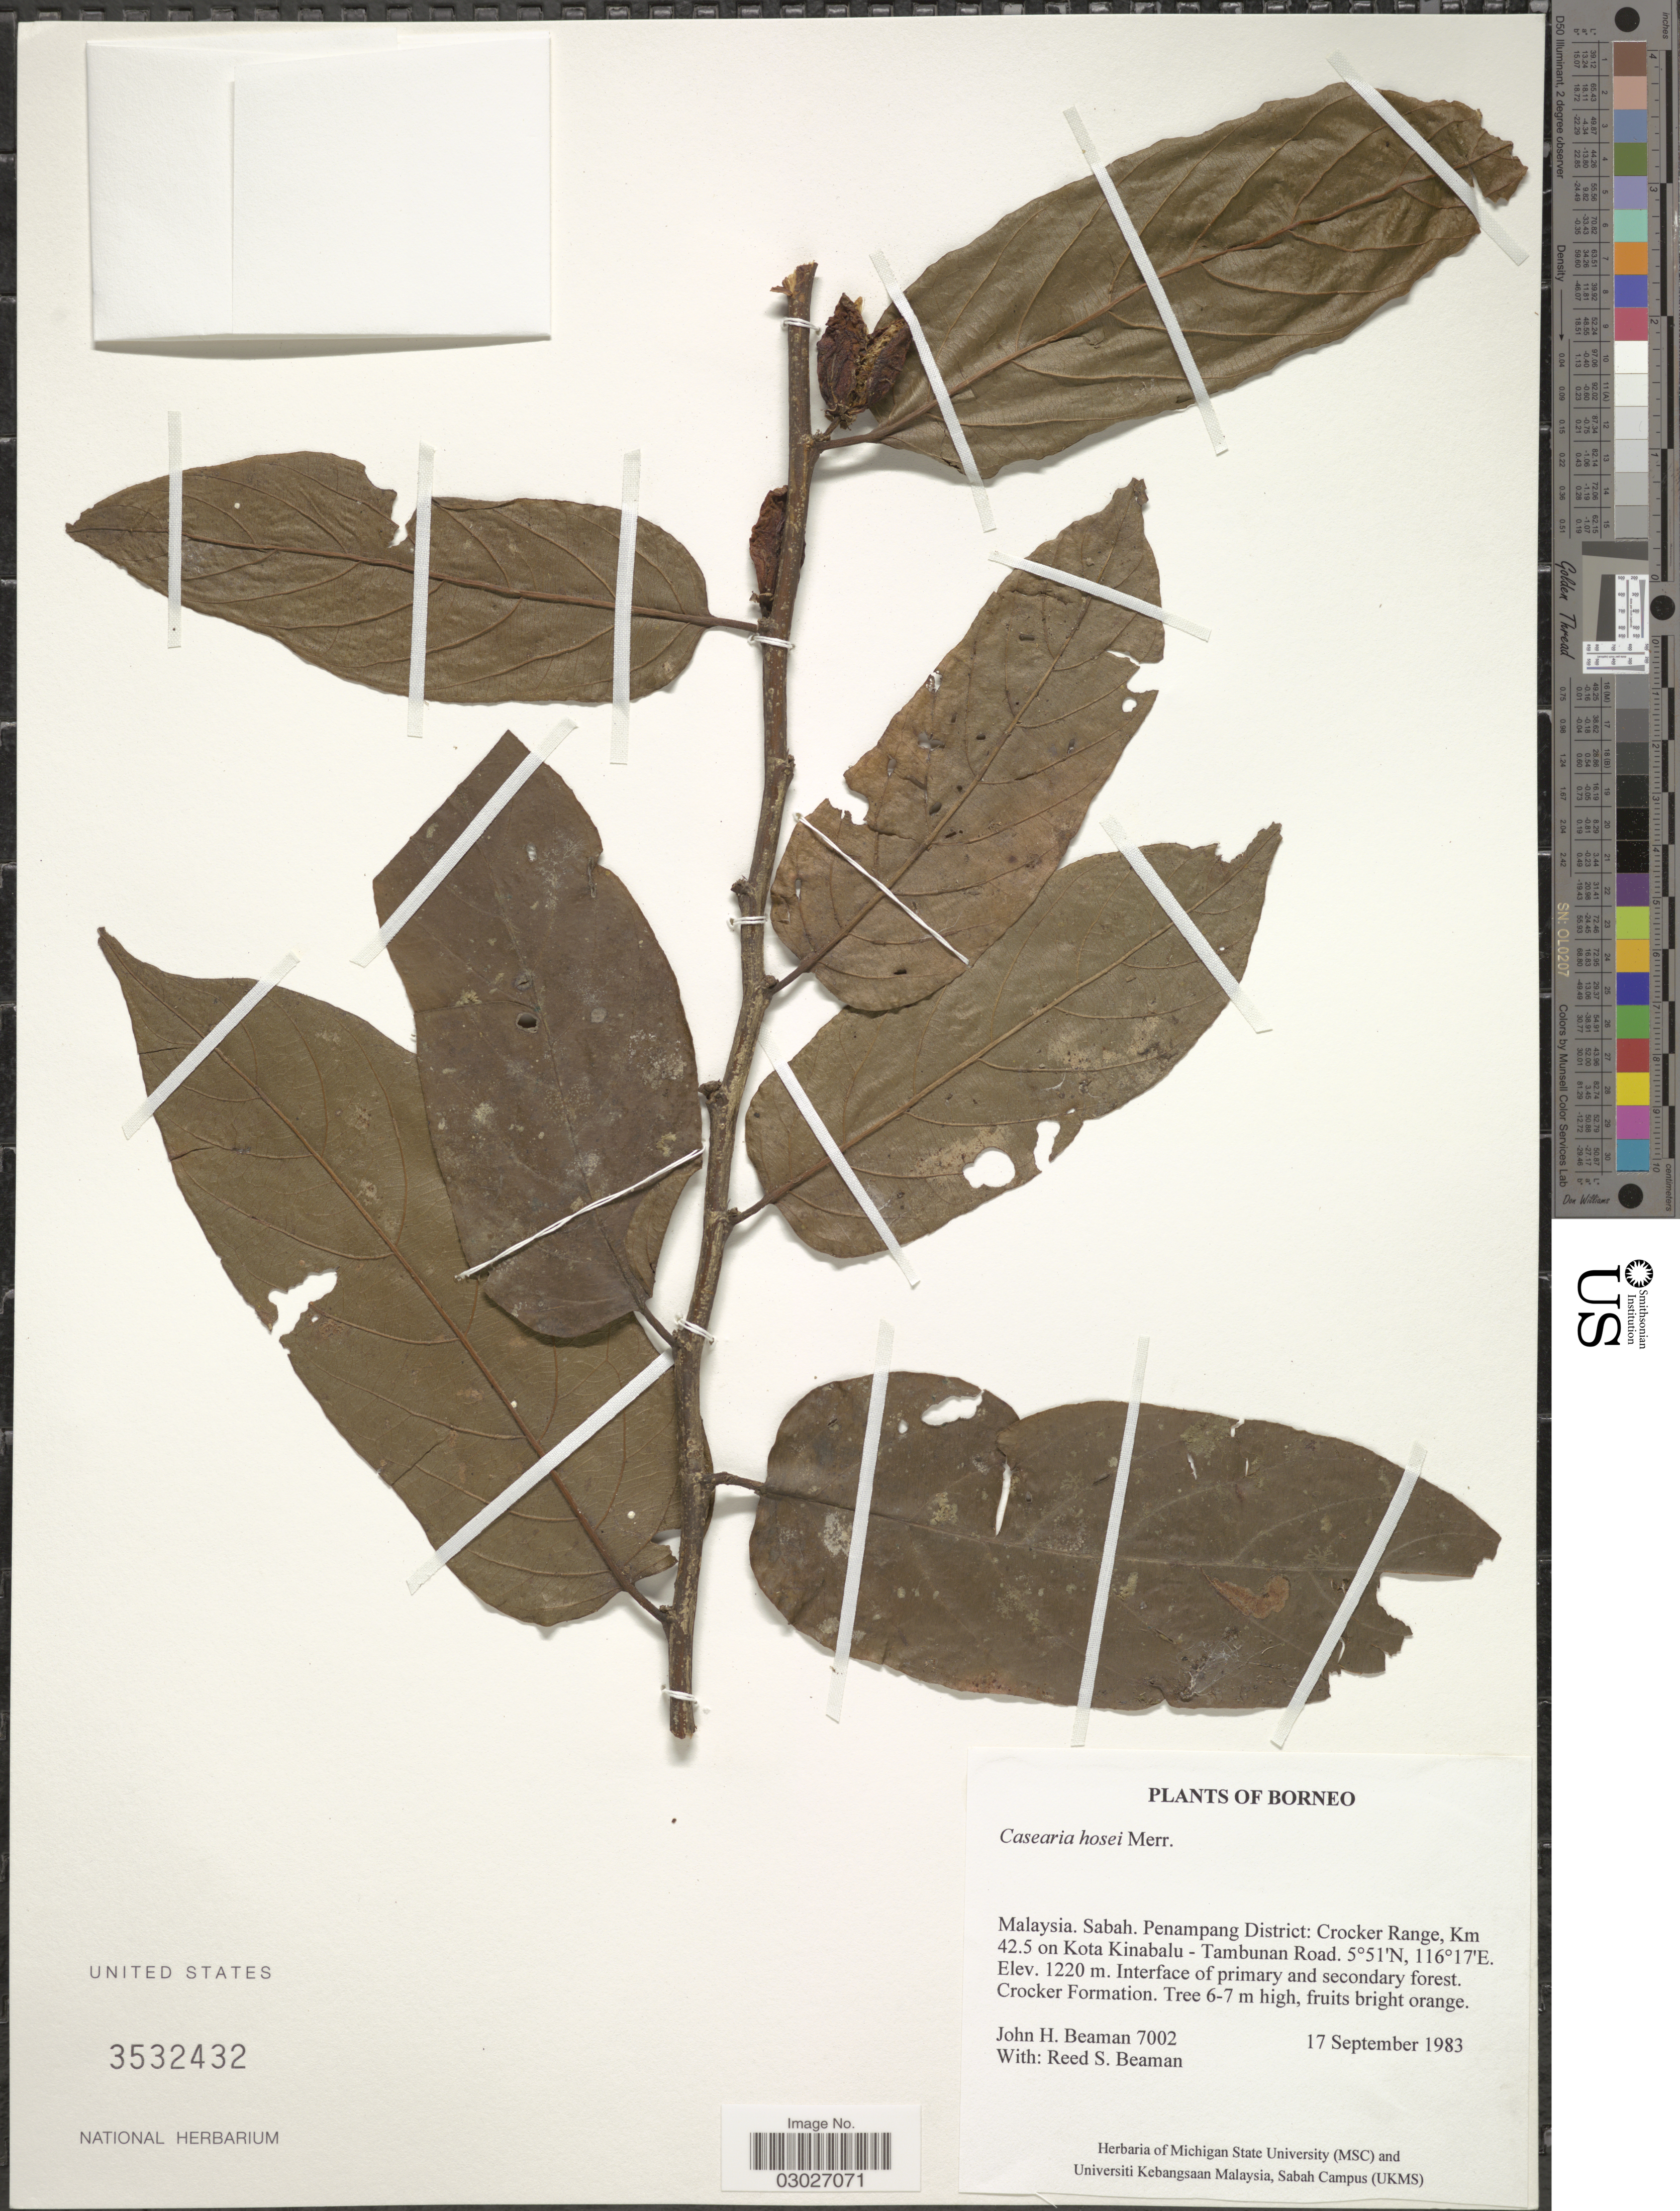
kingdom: Plantae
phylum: Tracheophyta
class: Magnoliopsida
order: Malpighiales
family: Salicaceae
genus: Casearia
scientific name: Casearia hosei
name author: Merr.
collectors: J. H. Beaman & R. S. Beaman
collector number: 7002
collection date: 1983-09-17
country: Malaysia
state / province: Sabah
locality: Penampang District: Crocker Range, Km 42.5 on Kota Kinabalu - Tambunan Road. Crocker Formation.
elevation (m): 1220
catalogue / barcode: US 3532432